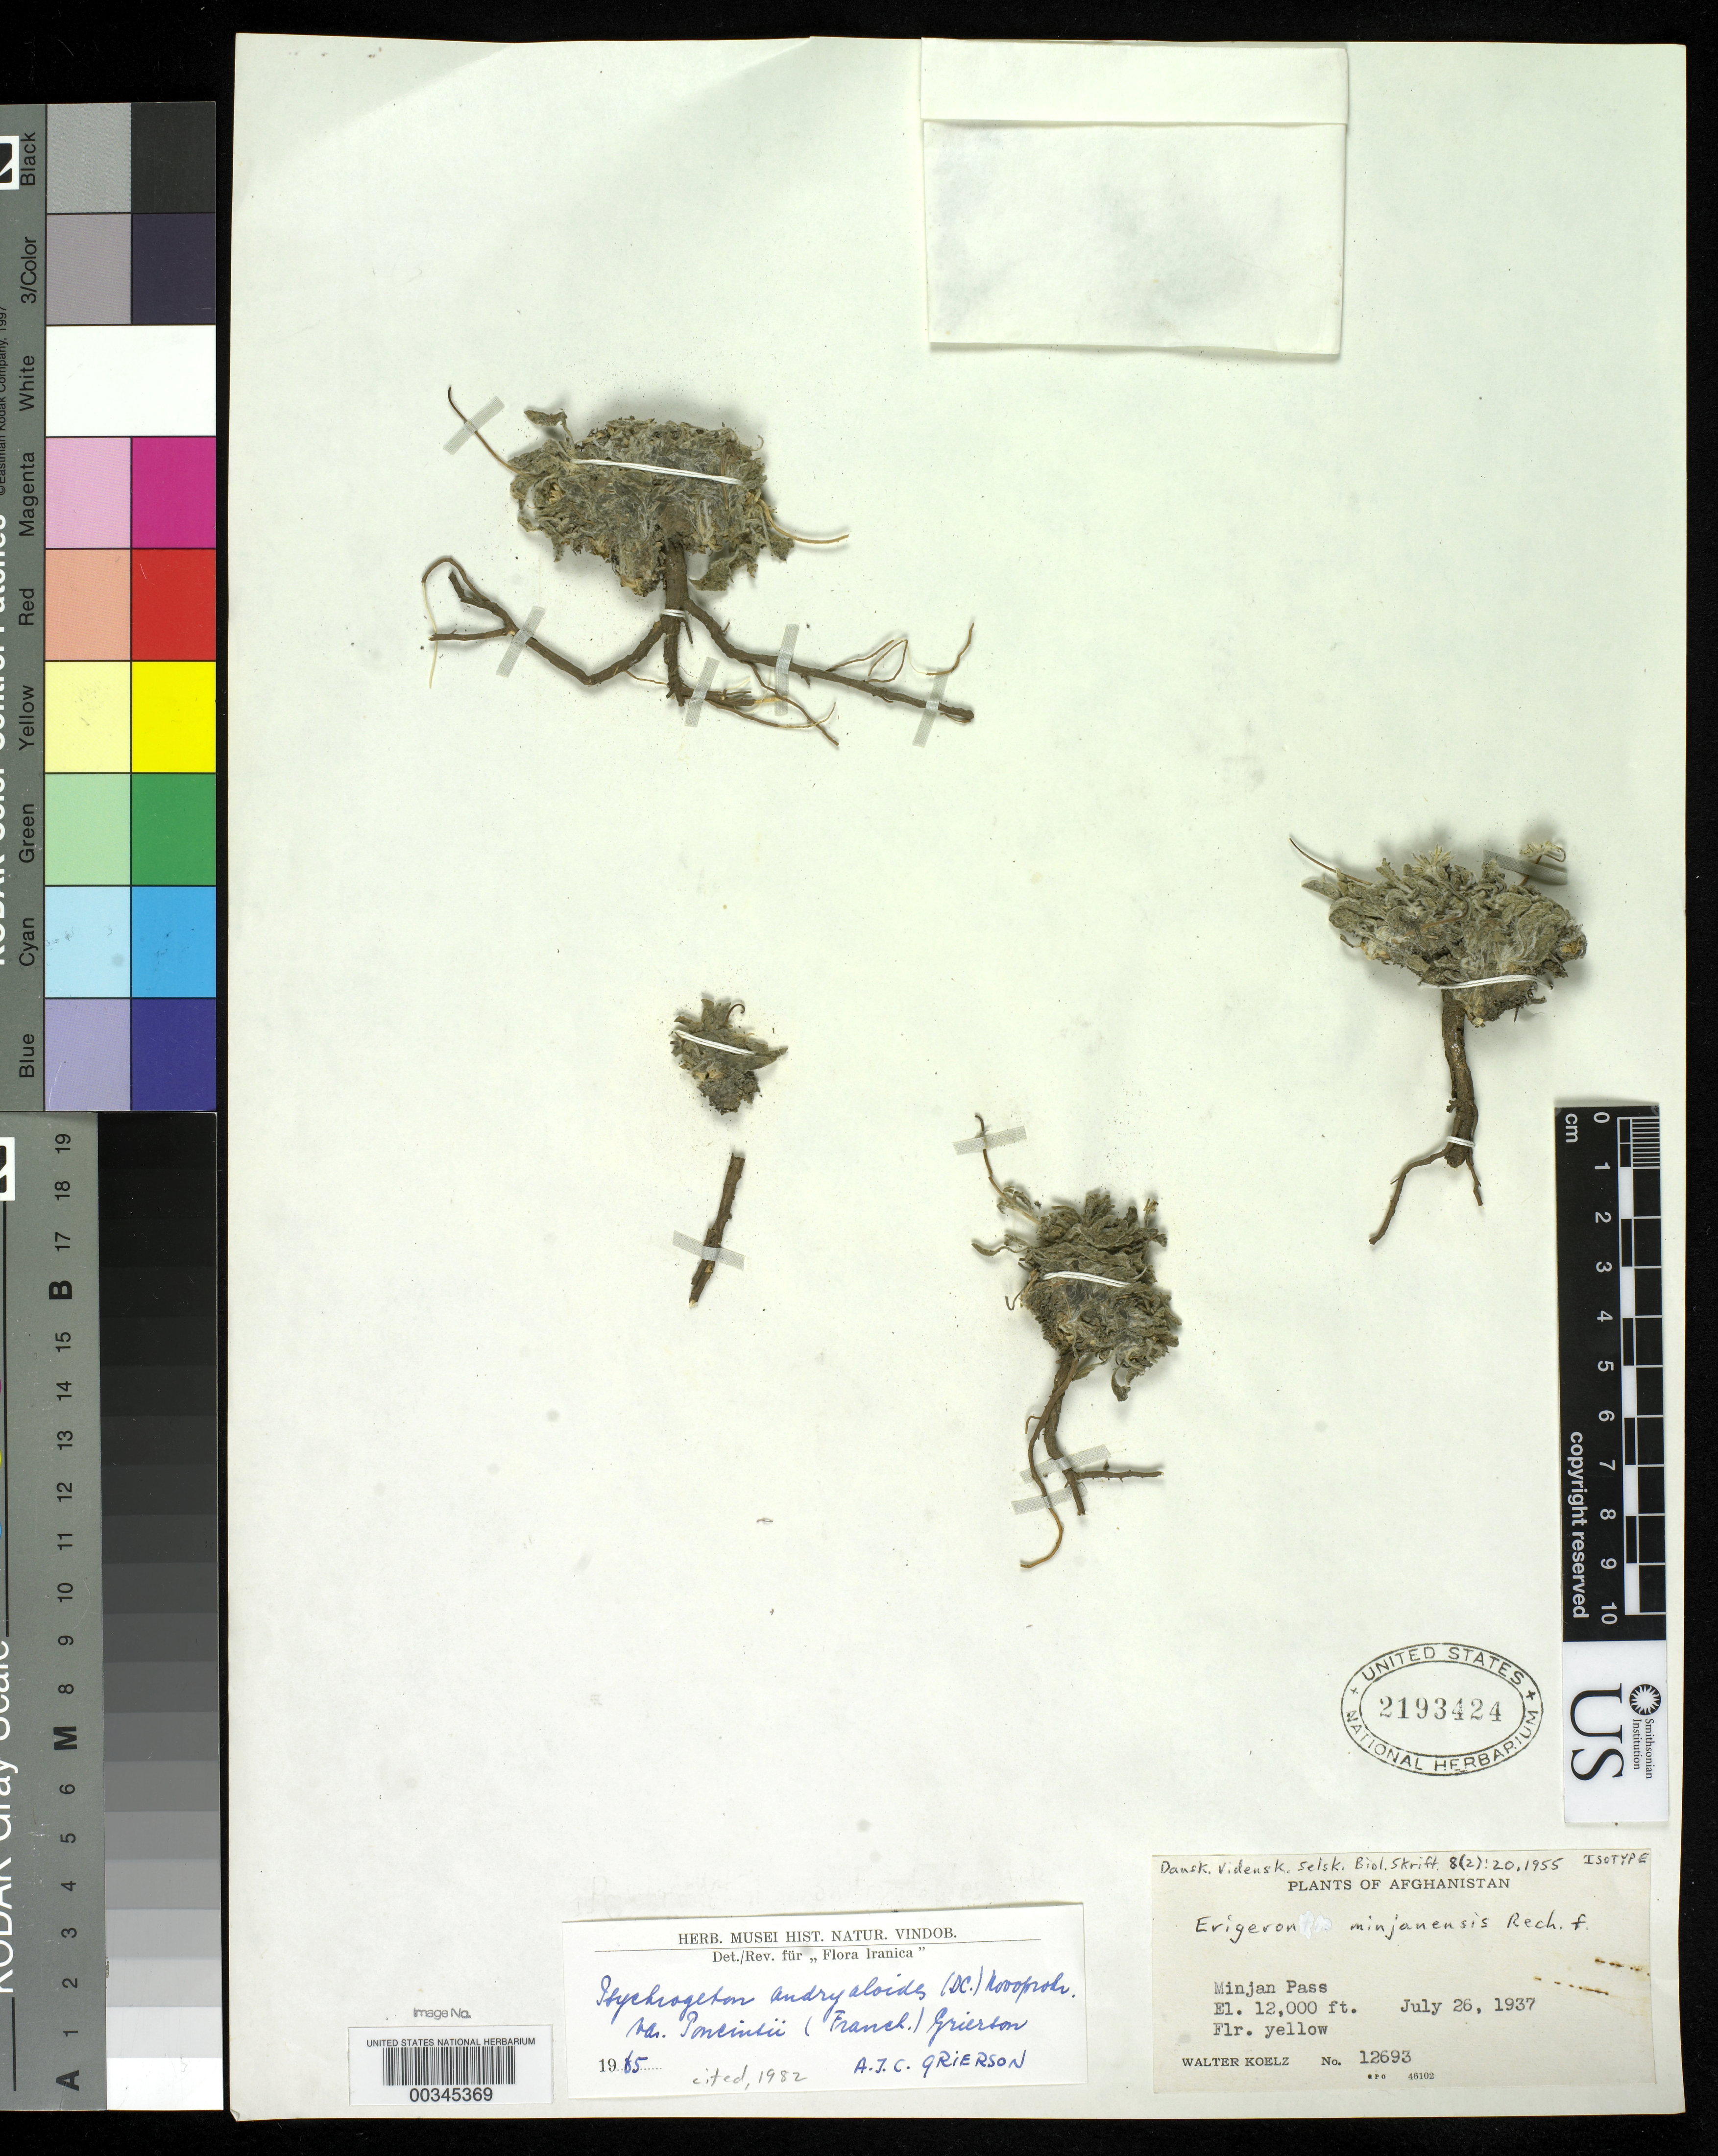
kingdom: Plantae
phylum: Tracheophyta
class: Magnoliopsida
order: Asterales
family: Asteraceae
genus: Erigeron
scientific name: Erigeron minjanensis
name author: Rech. f.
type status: Isotype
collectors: W. N. Koelz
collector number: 12693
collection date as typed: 26 Jul 1937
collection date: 1937-07-26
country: Afghanistan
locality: Minjan Pass.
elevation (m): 3658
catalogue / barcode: US 2193424